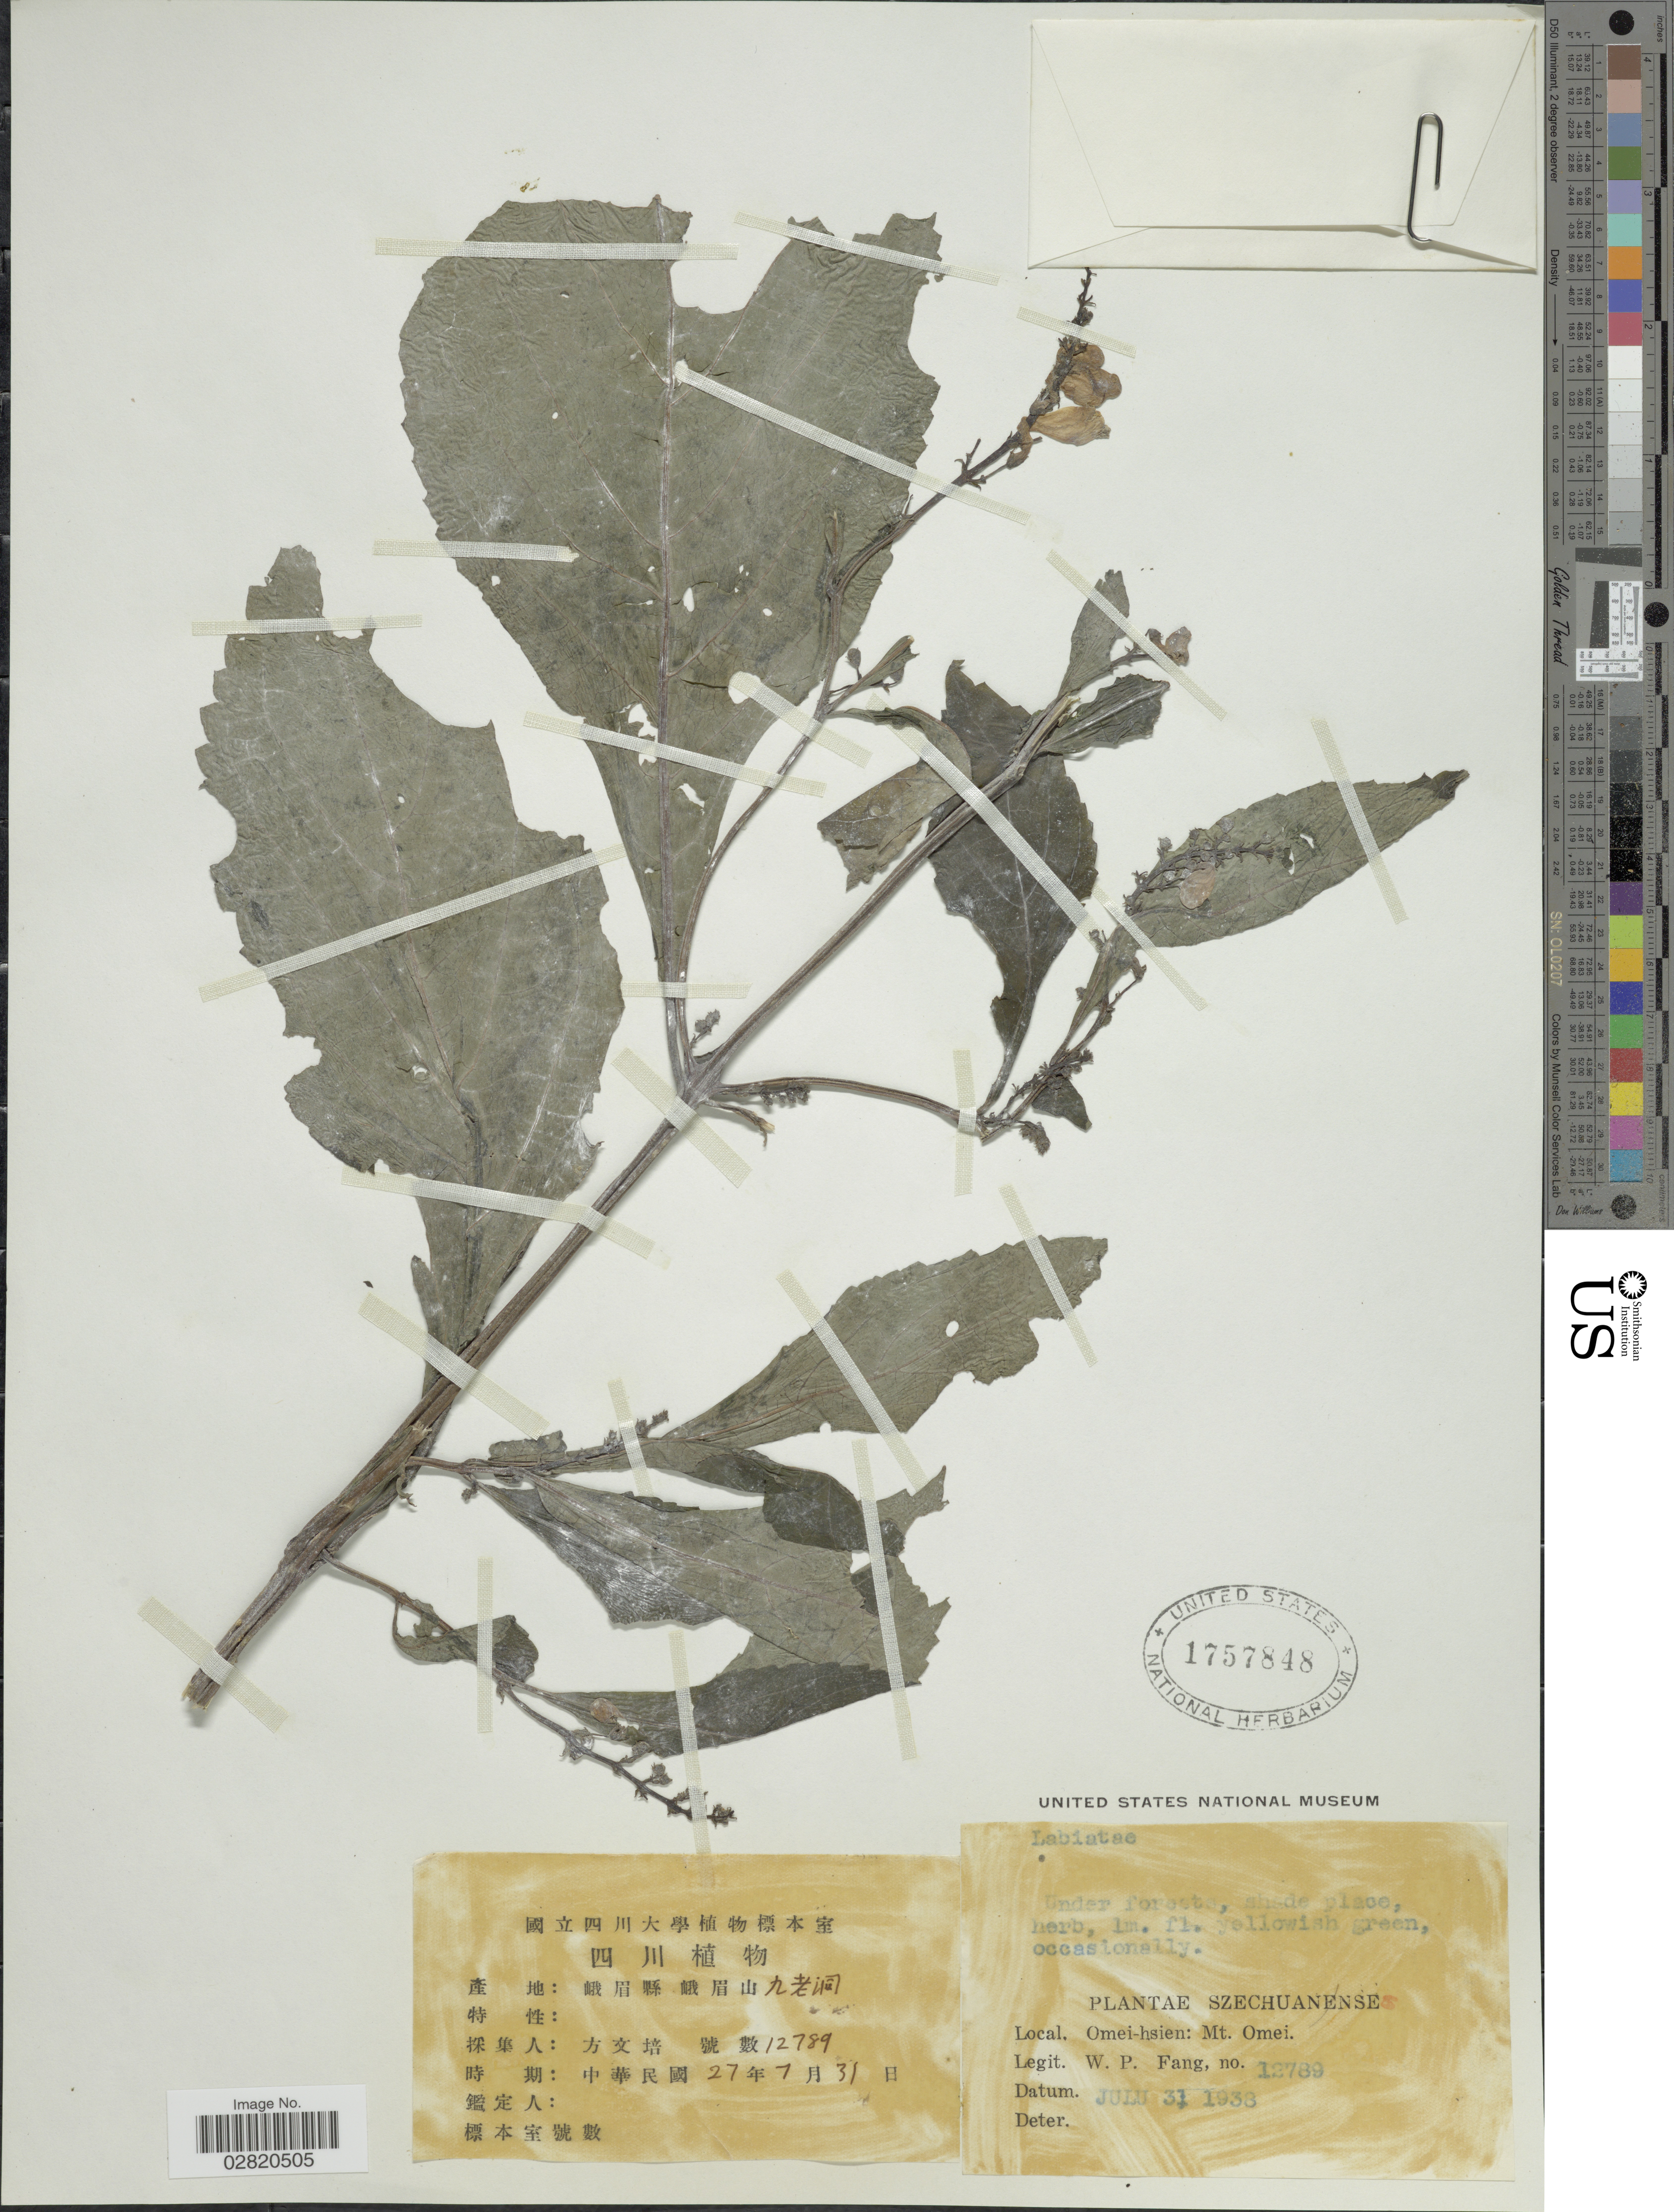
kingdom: Plantae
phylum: Tracheophyta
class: Magnoliopsida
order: Lamiales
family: Lamiaceae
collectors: W. P. Fang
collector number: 12789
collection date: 1938-07-31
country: China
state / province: Sichuan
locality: Szechuanense. Omei-hsien: Mt. Omei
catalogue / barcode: US 1757848